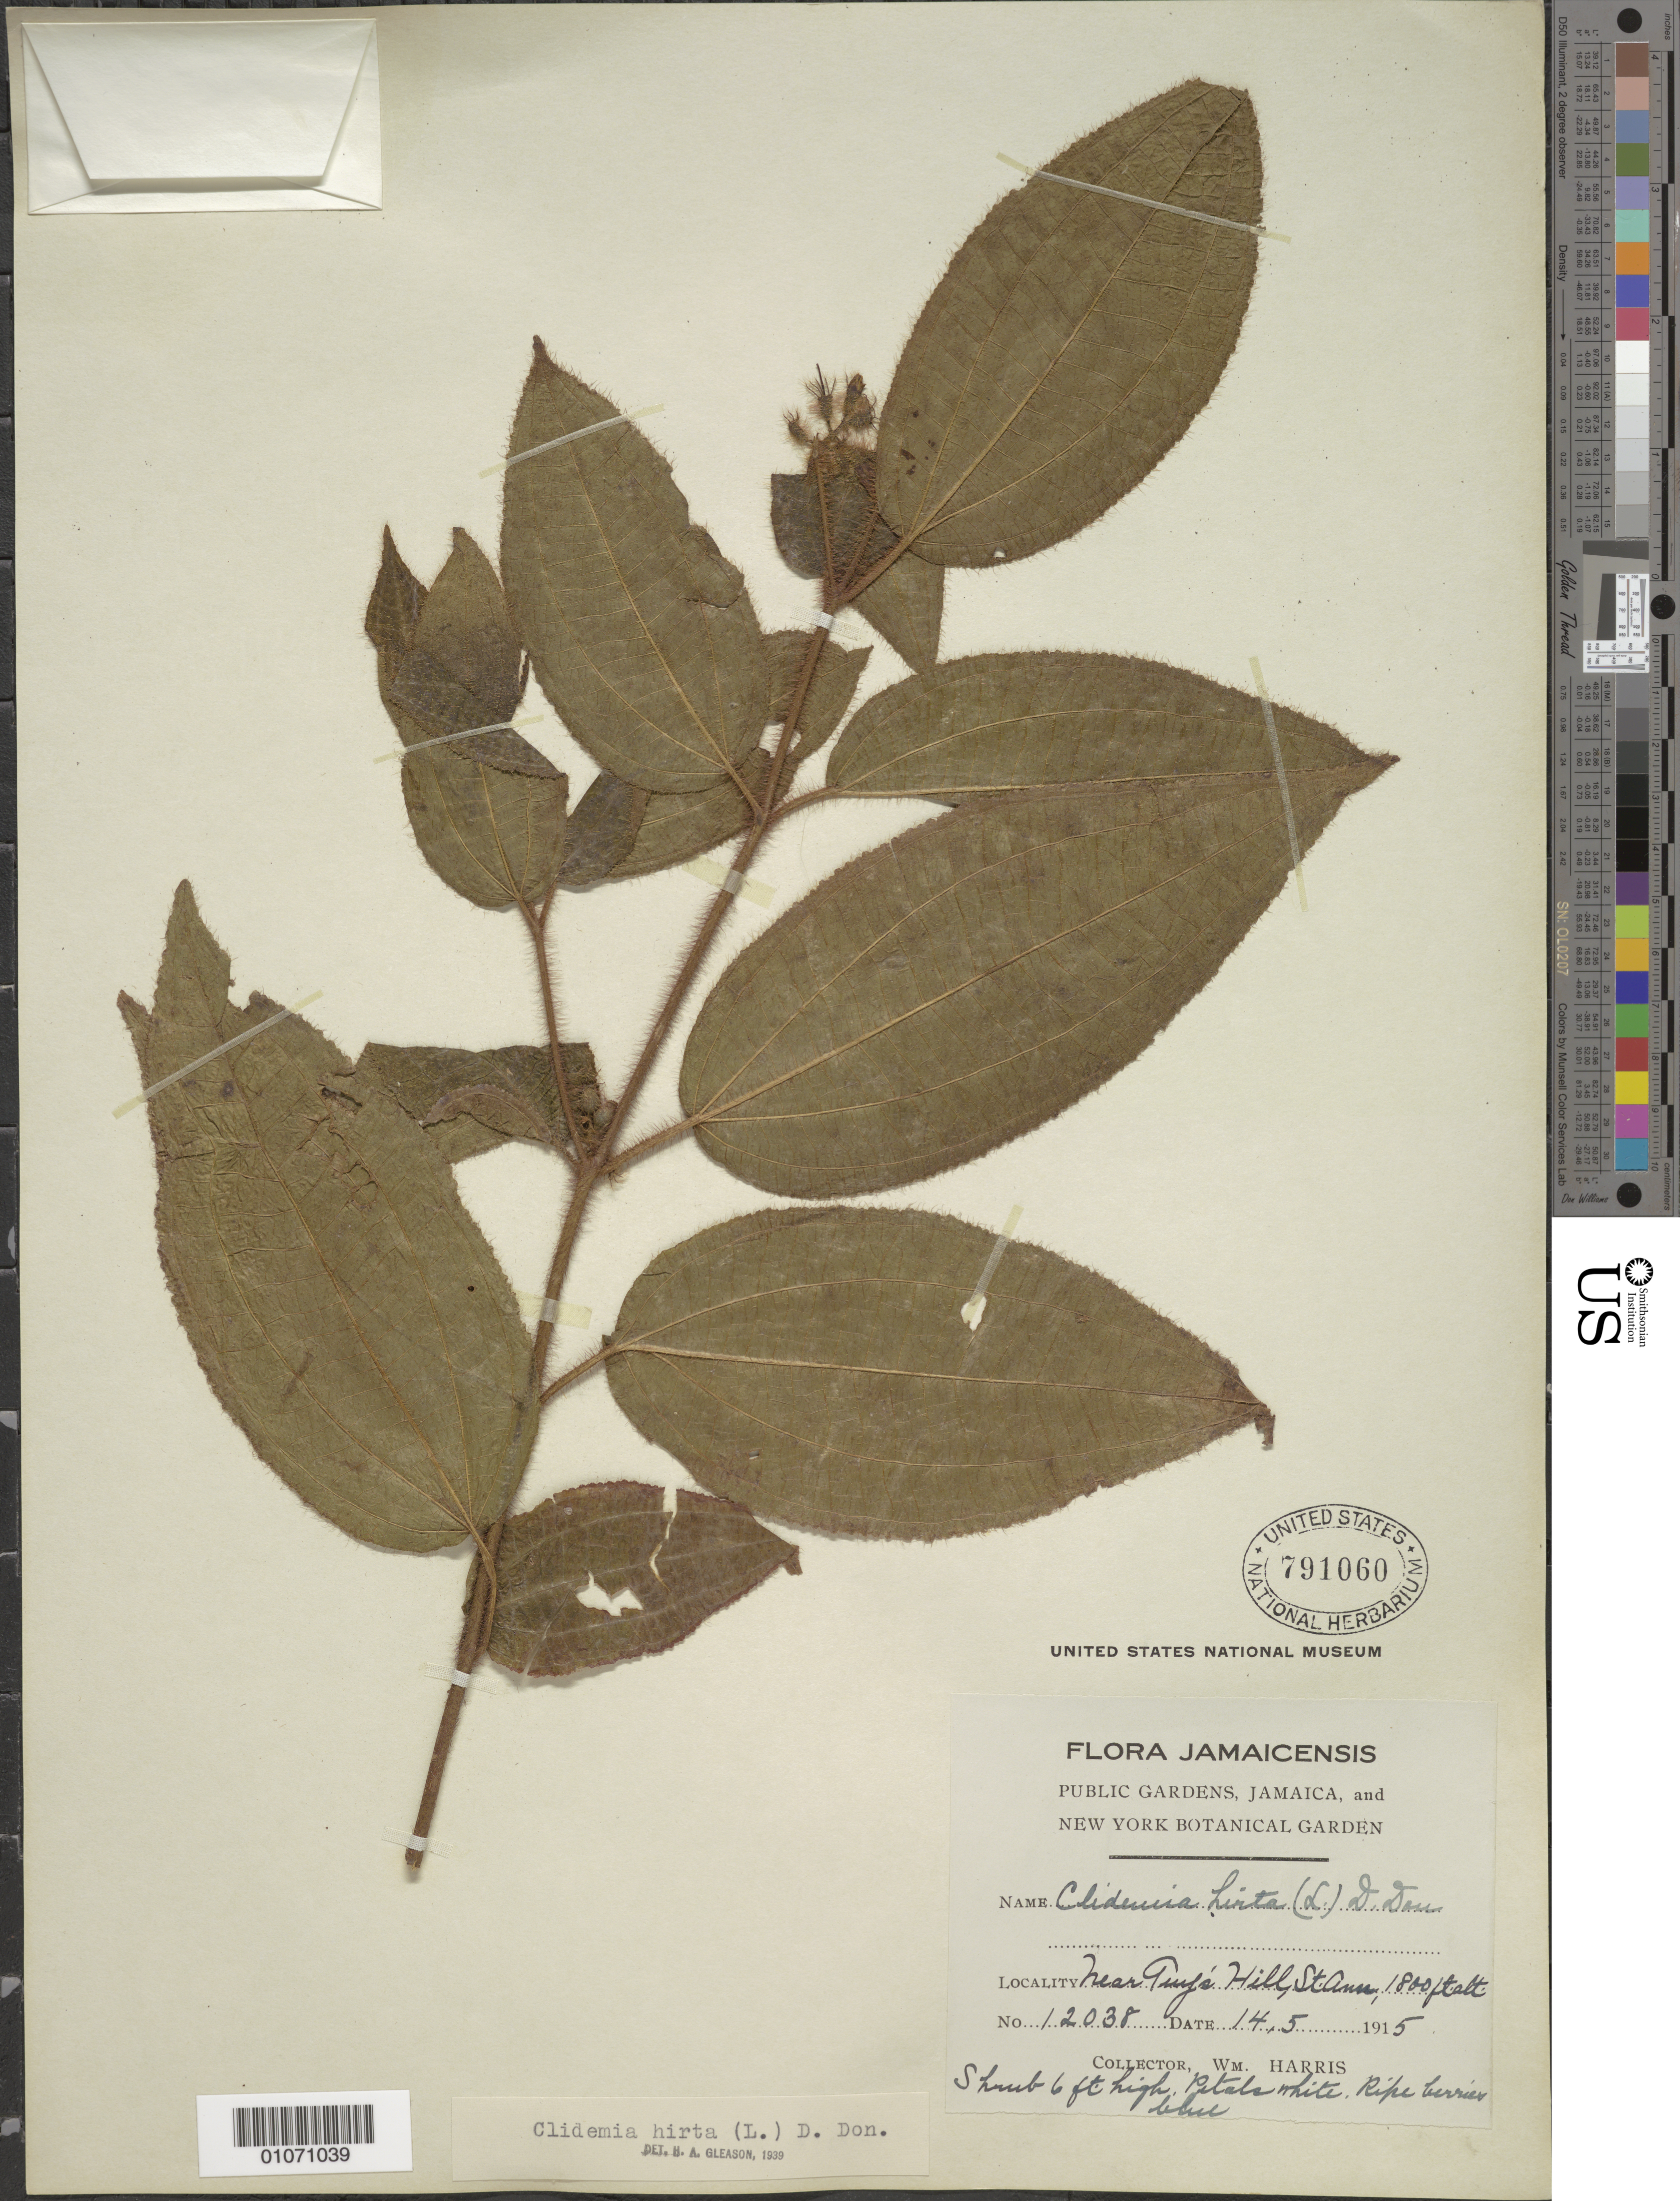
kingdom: Plantae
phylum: Tracheophyta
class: Magnoliopsida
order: Myrtales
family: Melastomataceae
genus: Clidemia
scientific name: Clidemia hirta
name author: (L.) D. Don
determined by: Gleason, H. A.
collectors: W. Harris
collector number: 12038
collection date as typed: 15 May 1915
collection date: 1915-05-15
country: Jamaica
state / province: Saint Ann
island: Jamaica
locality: Near Auij's [?] Hill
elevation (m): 549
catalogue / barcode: US 791060